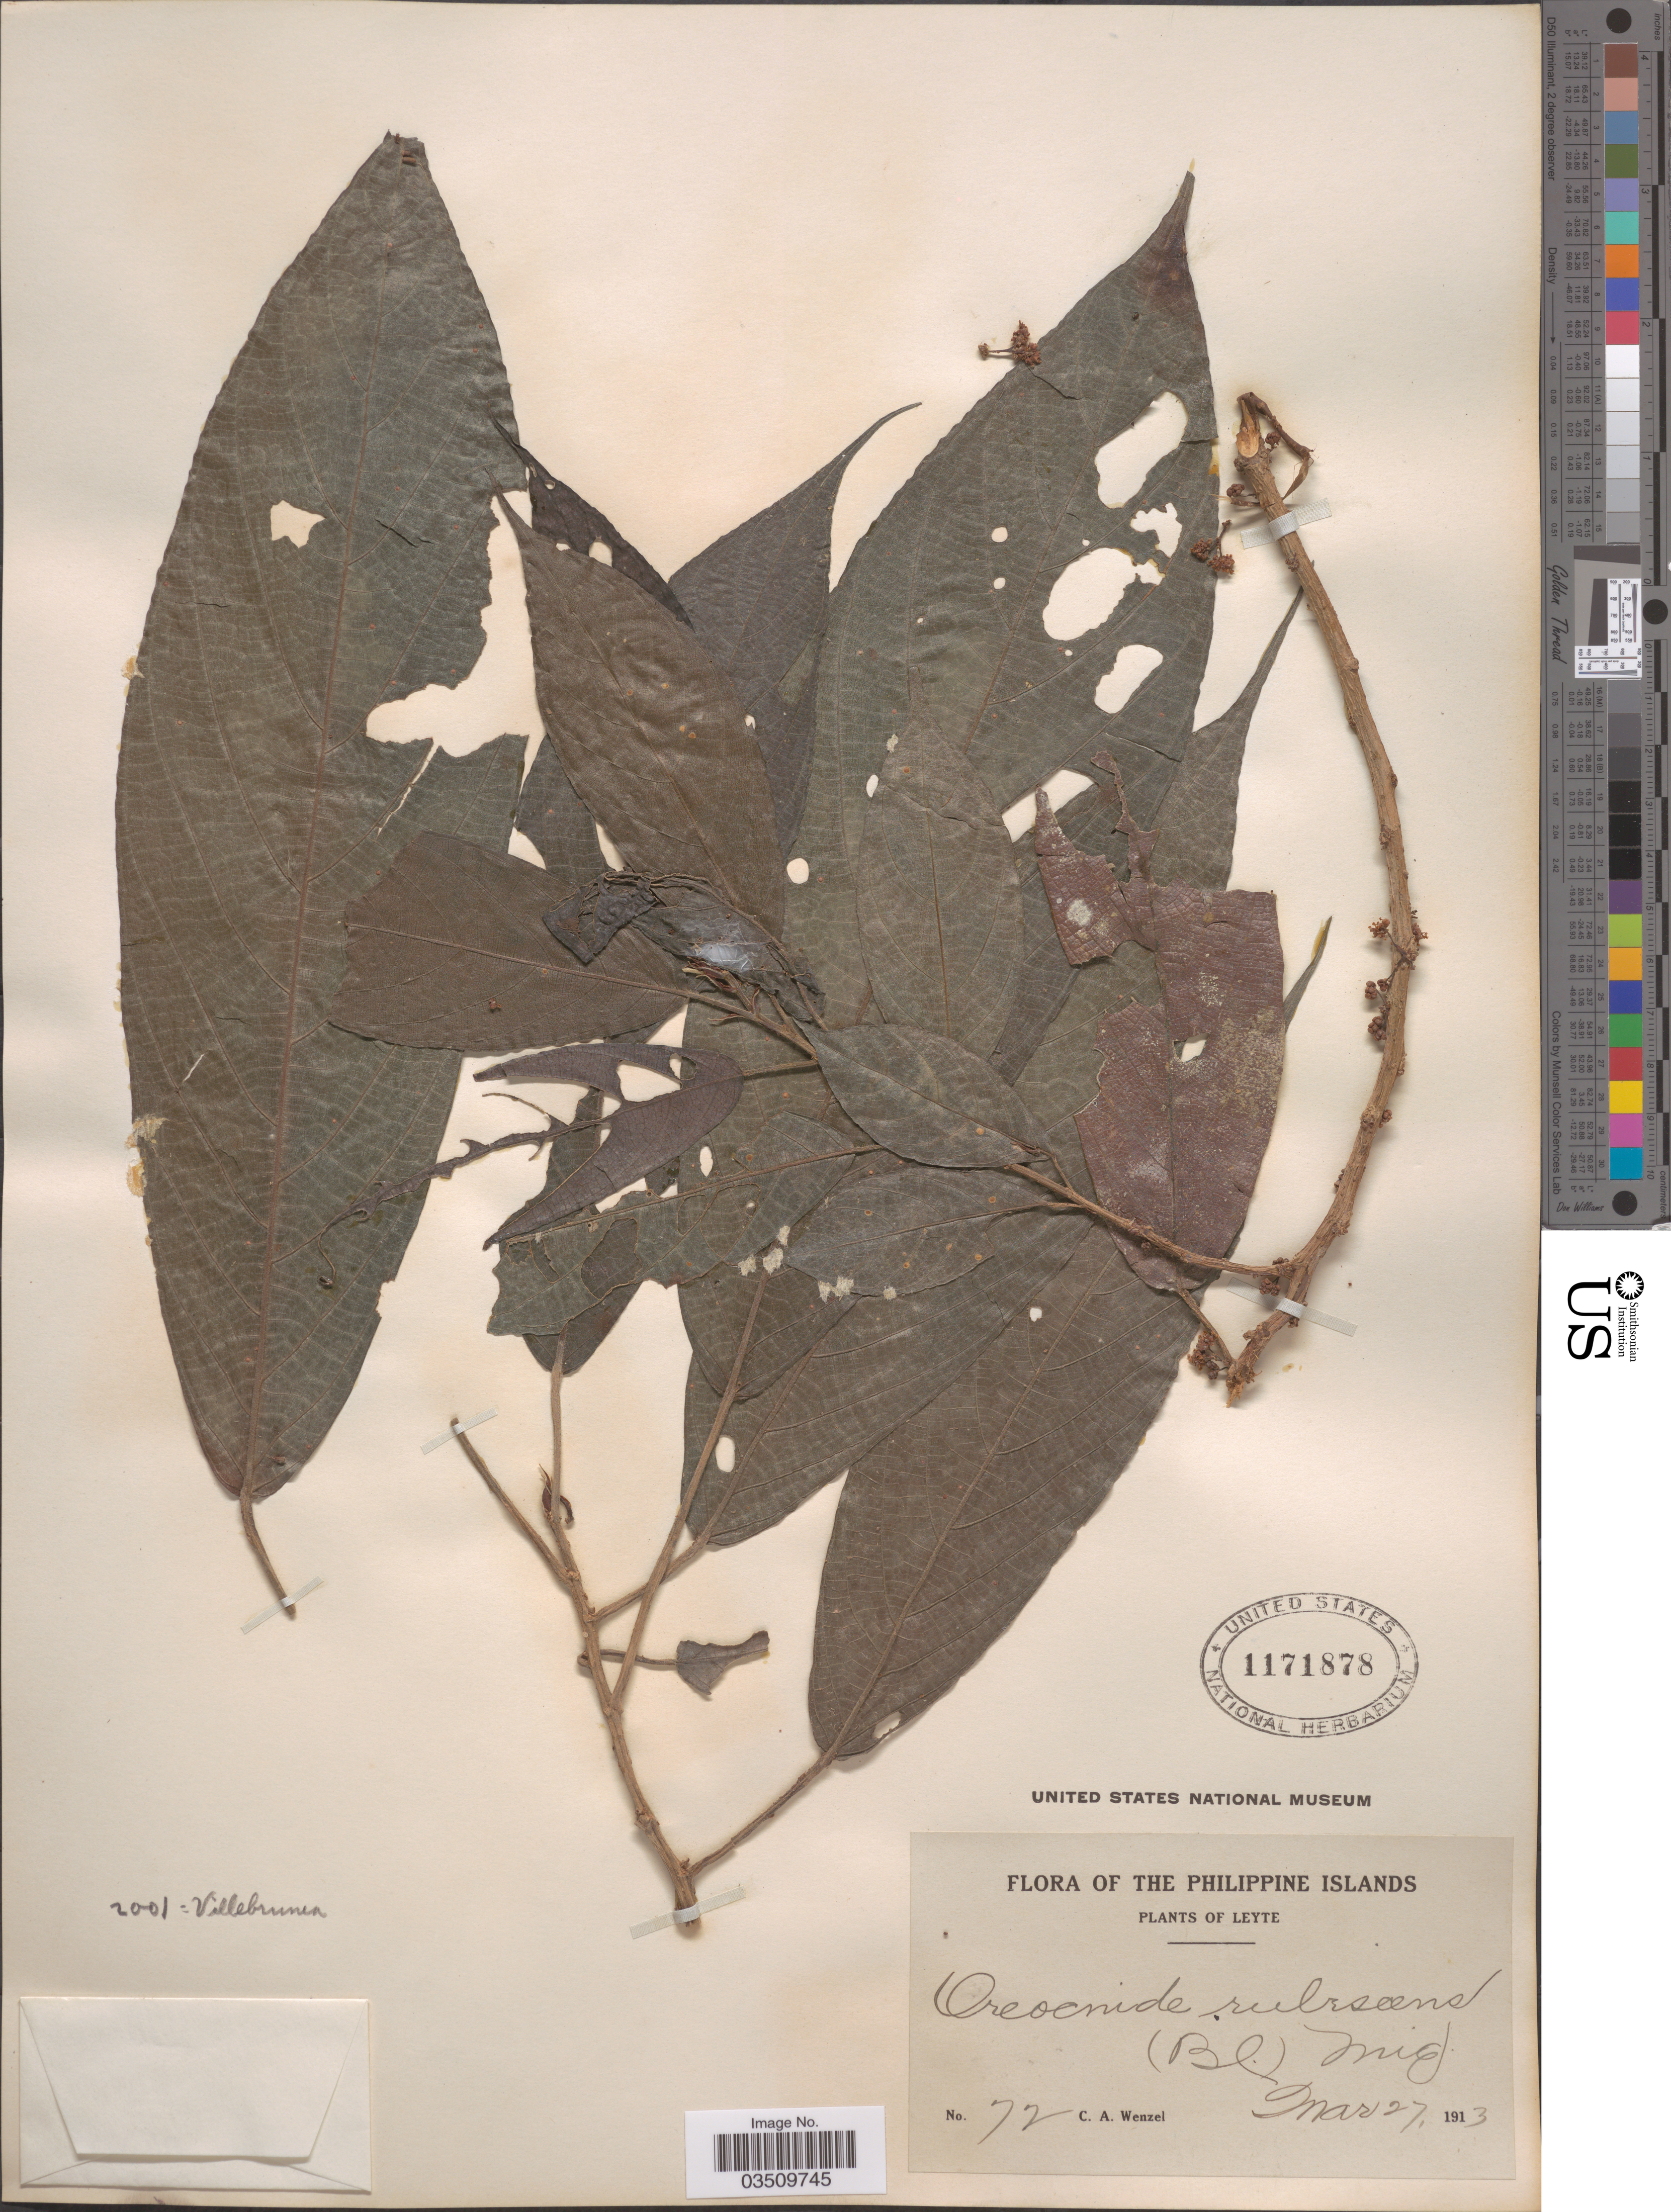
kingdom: Plantae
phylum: Tracheophyta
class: Magnoliopsida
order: Rosales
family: Urticaceae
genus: Oreocnide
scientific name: Oreocnide rubescens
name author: (Blume) Miq.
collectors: C. Wenzel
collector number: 72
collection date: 1913-03-27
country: Philippines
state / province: Eastern Visayas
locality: Leyte.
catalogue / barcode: US 1171878